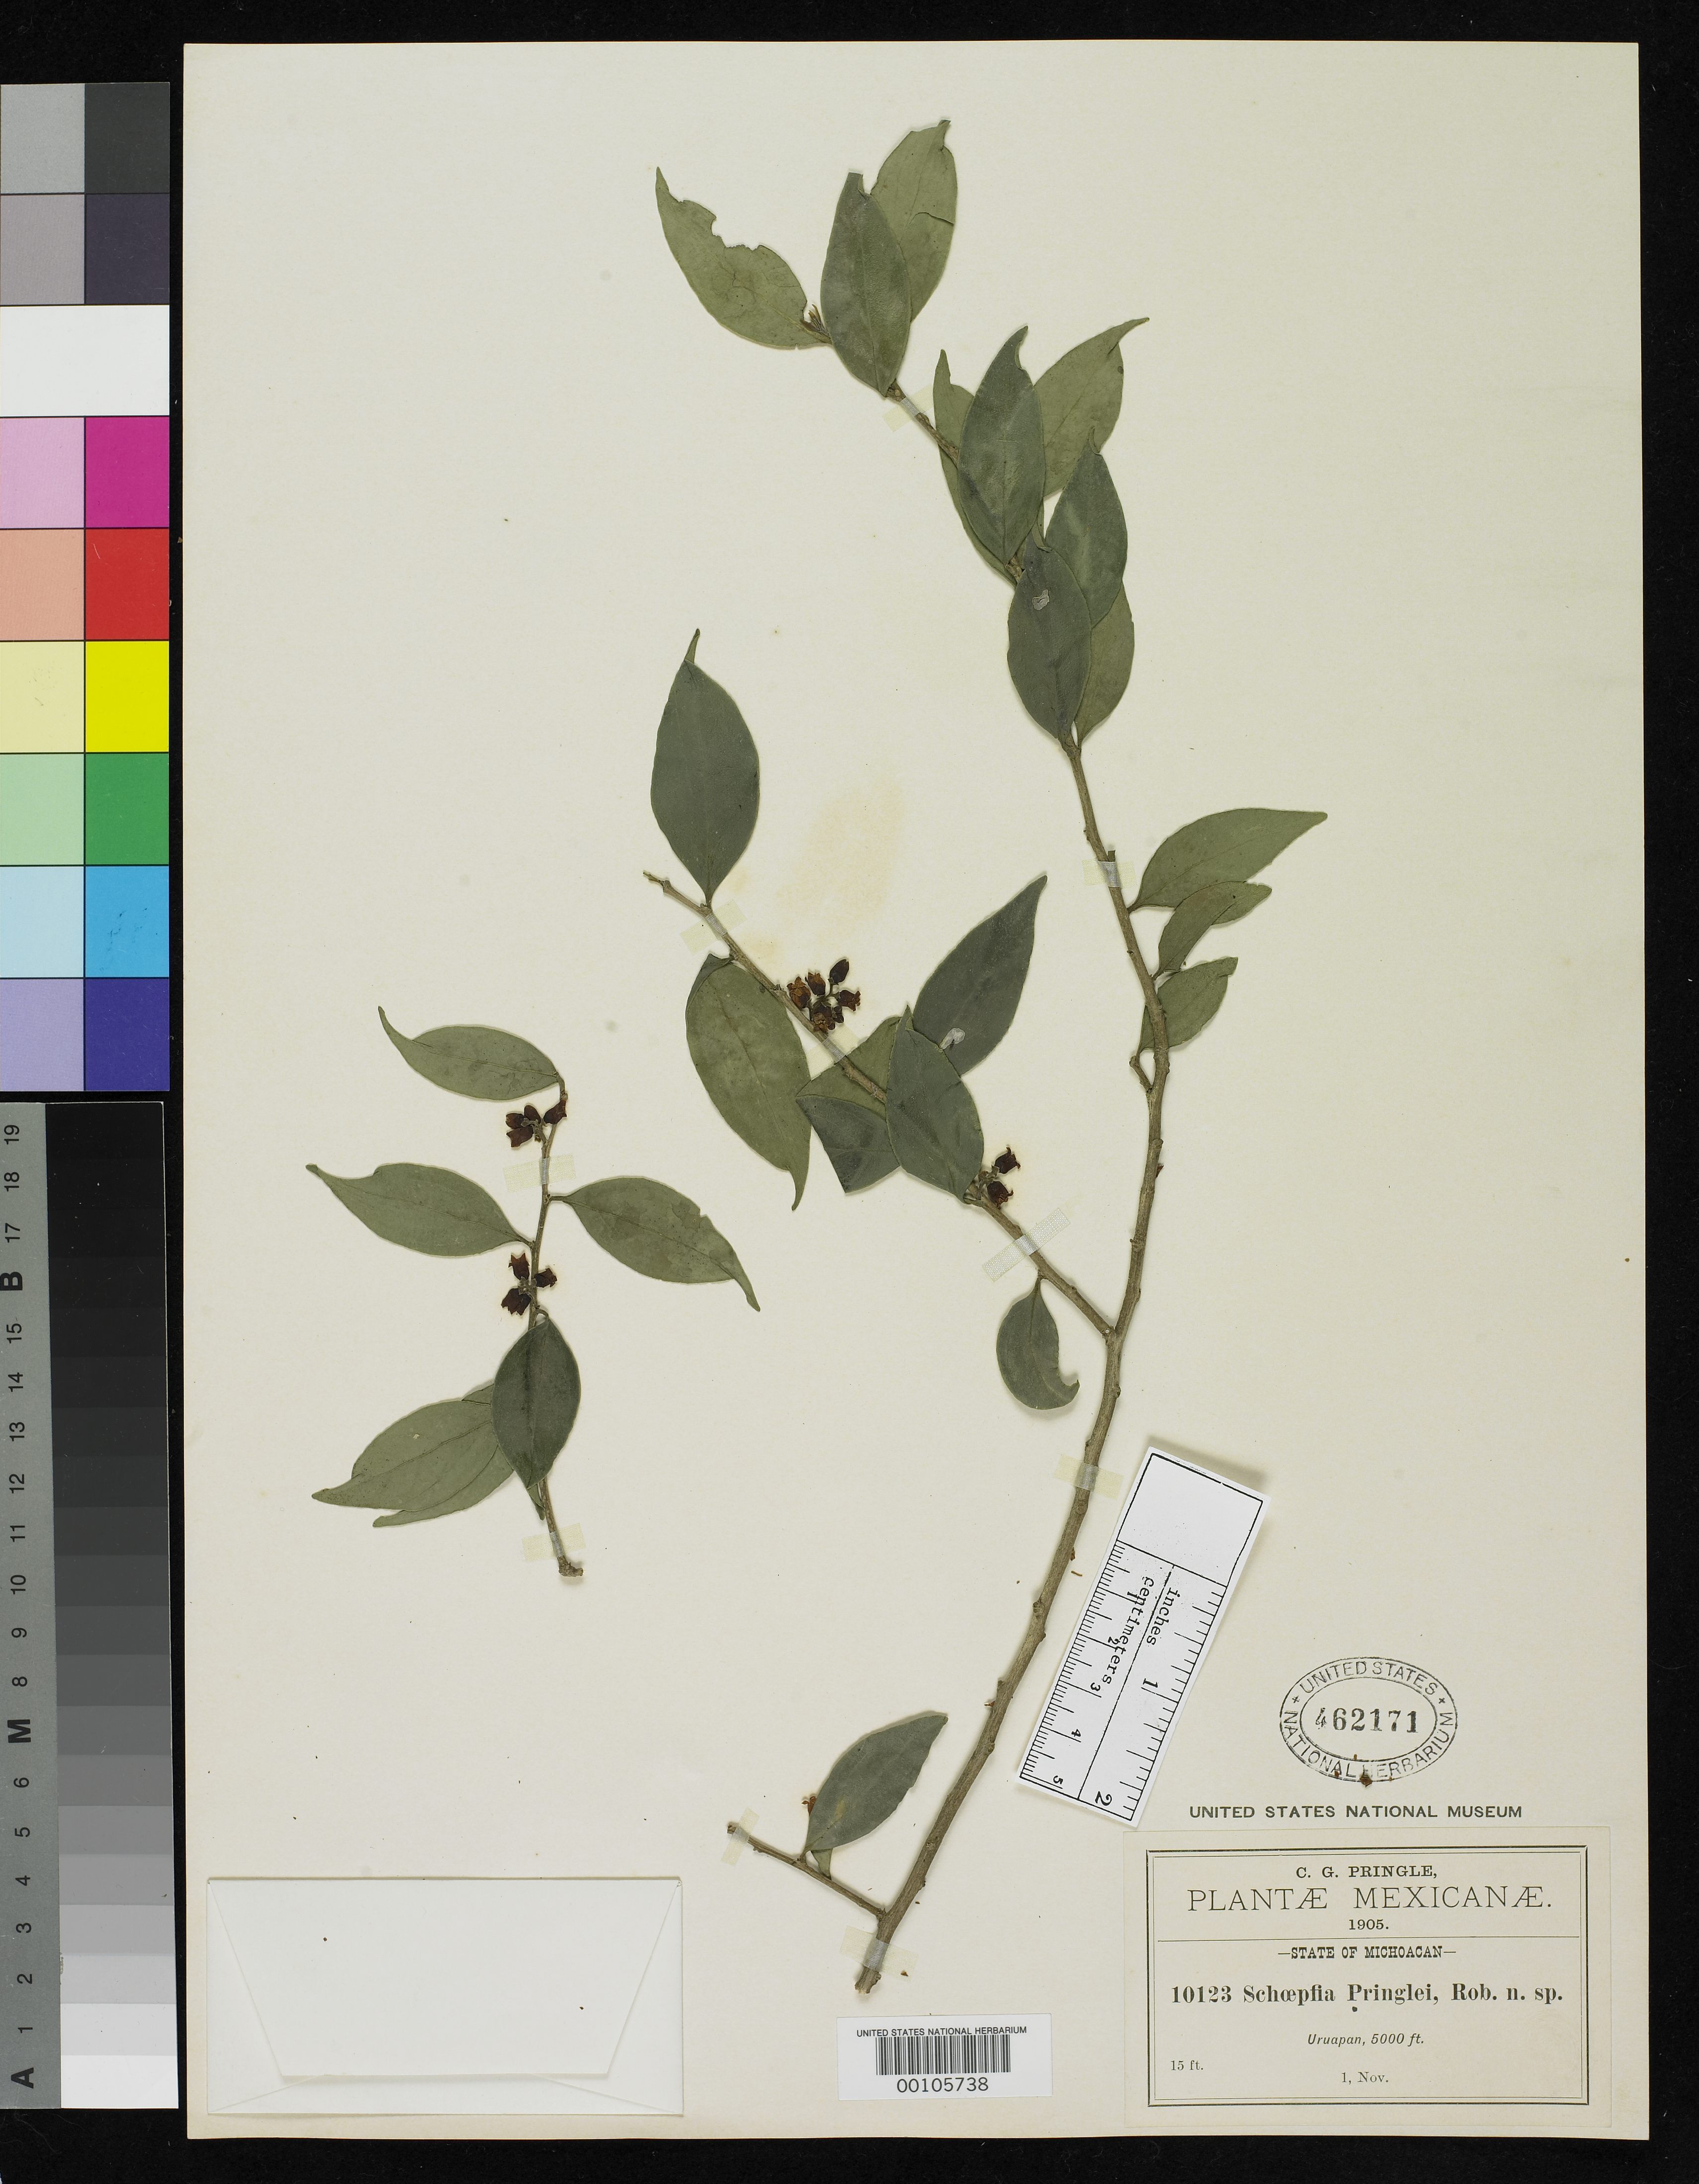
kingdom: Plantae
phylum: Tracheophyta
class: Magnoliopsida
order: Santalales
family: Schoepfiaceae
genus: Schoepfia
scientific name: Schoepfia pringlei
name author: B.L. Rob.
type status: Isotype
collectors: C. G. Pringle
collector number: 10123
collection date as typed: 01 Nov 1905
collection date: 1905-11-01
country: Mexico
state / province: Michoacán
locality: Uruapan.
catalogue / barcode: US 462171